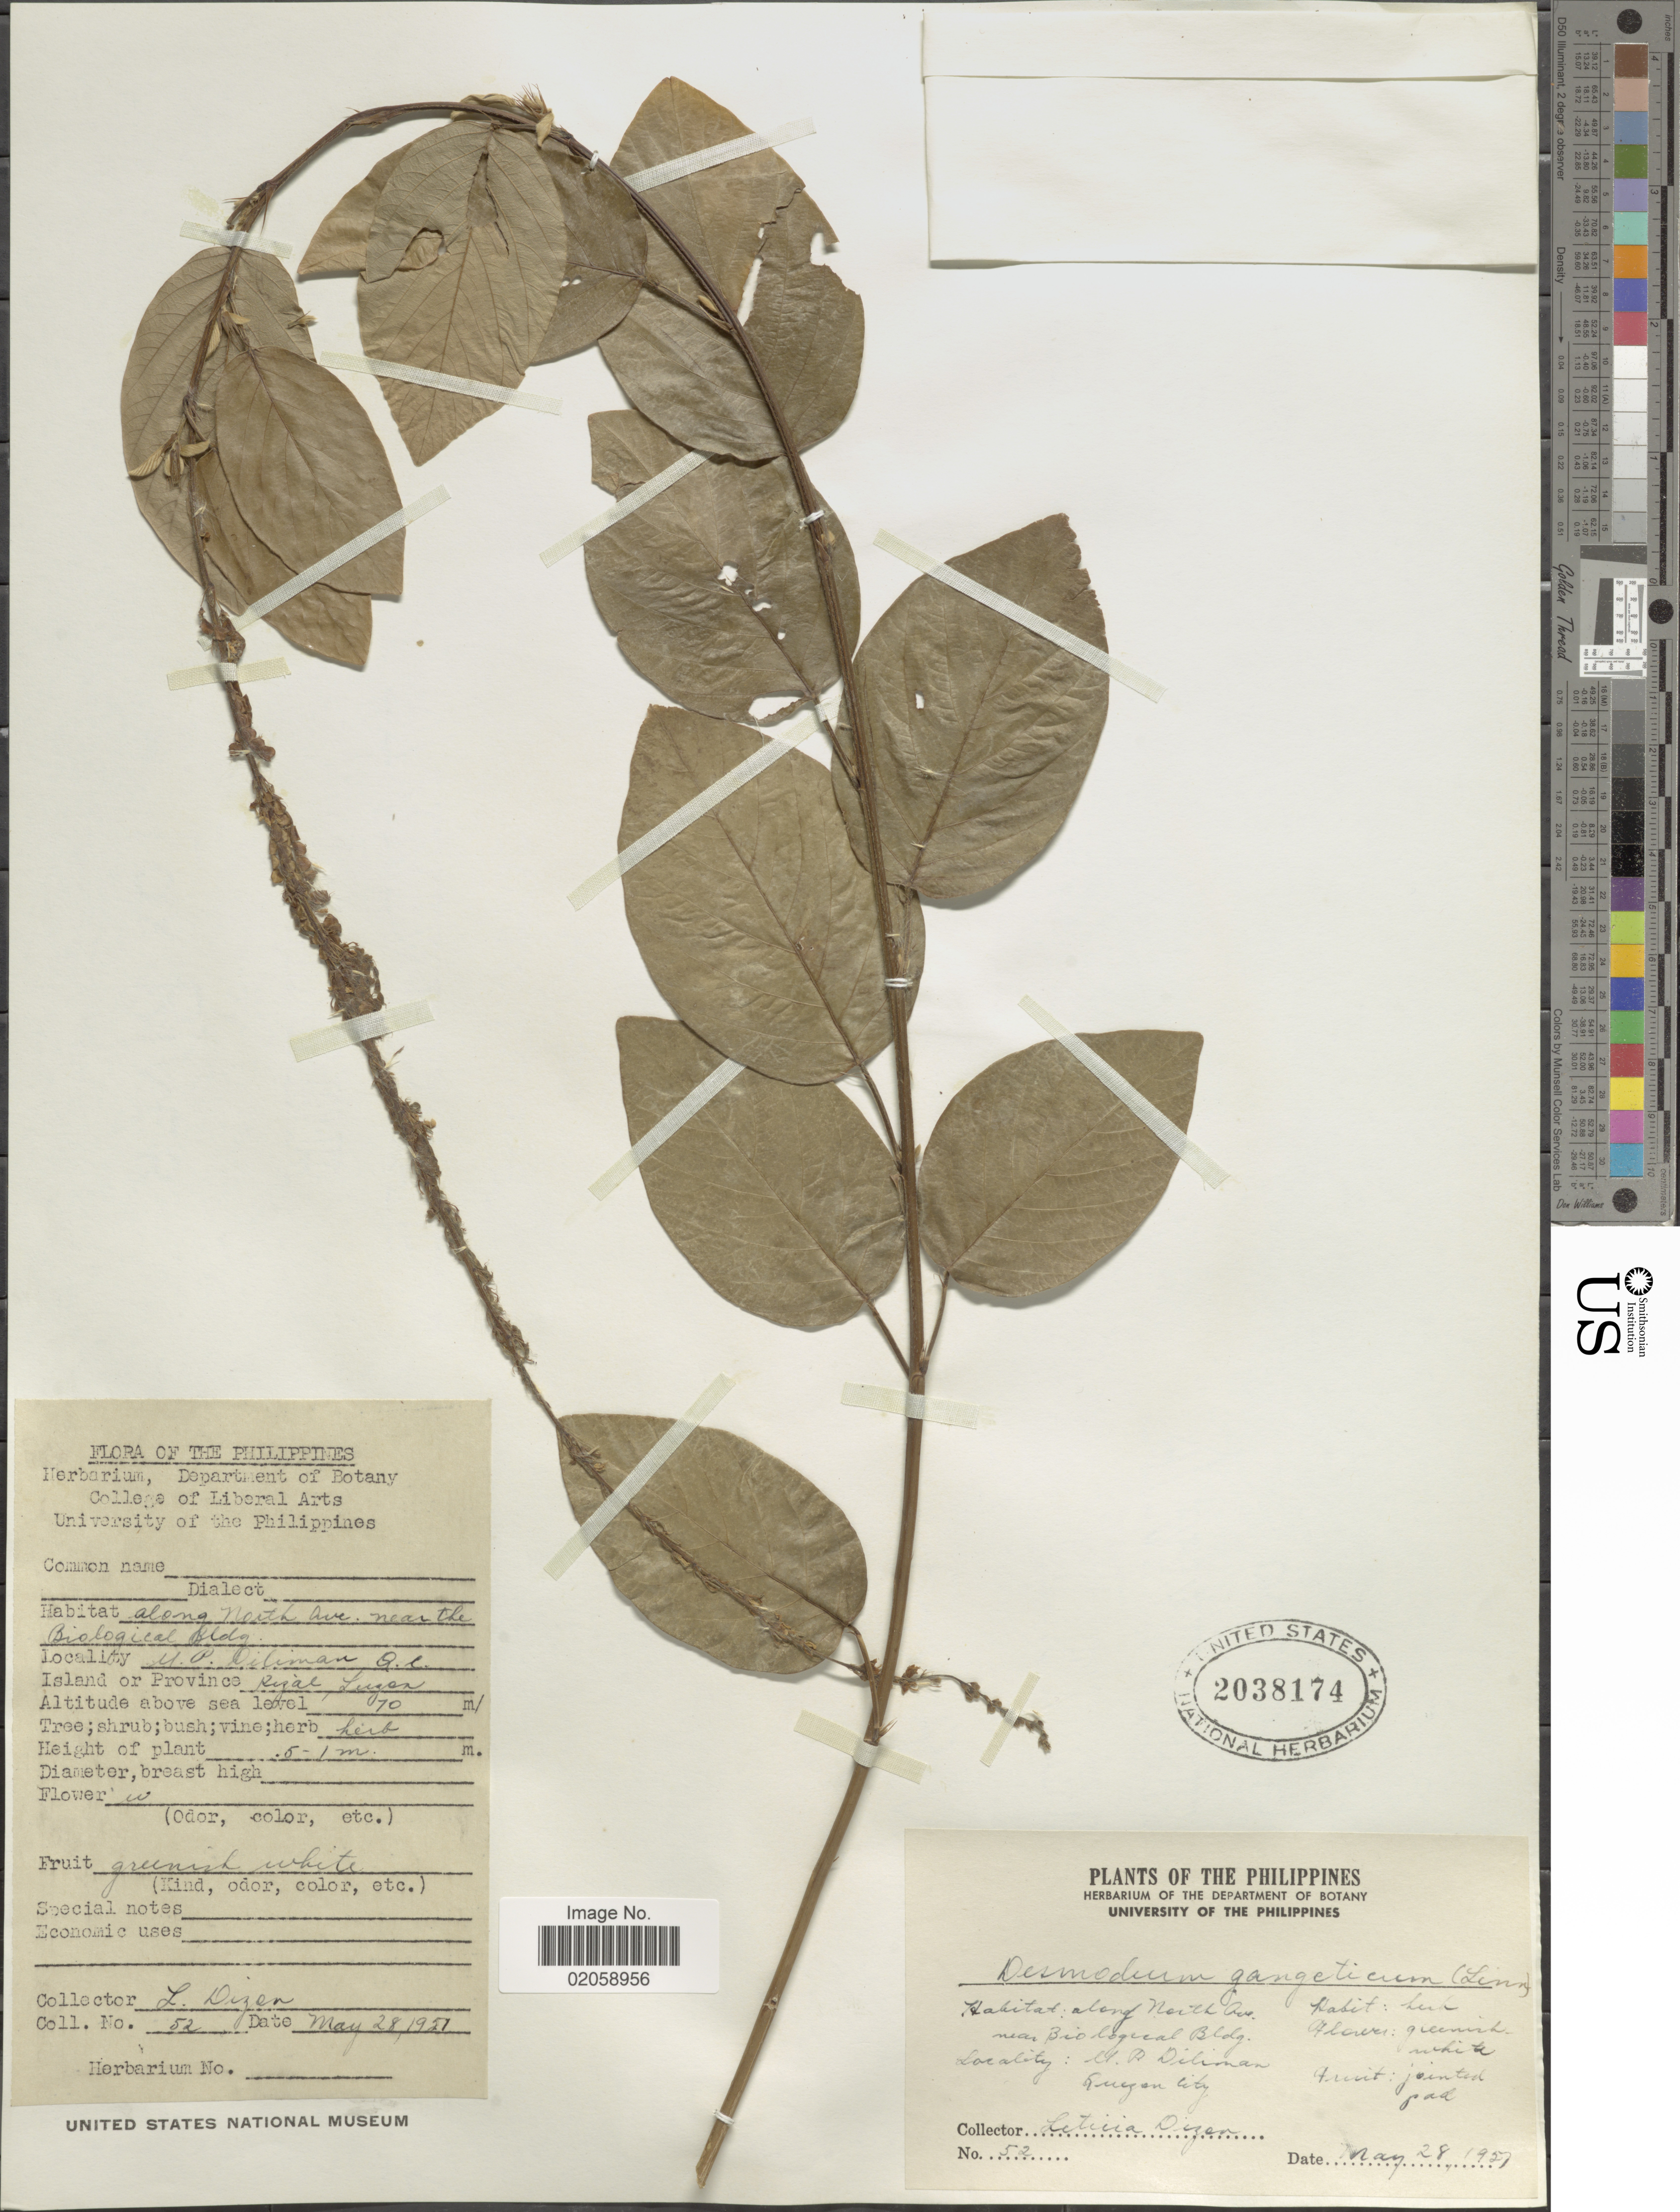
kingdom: Plantae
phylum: Tracheophyta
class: Magnoliopsida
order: Fabales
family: Fabaceae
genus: Pleurolobus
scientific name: Pleurolobus gangeticus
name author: (L.) J. St.-Hil. ex H. Ohashi & K. Ohashi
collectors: L. Dizen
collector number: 52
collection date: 1951-05-28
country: Philippines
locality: Along North Ave near the Biological Bldg. U.P. Diliman Q.C. Island or Province Rizal, Luzon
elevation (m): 70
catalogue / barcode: US 2038174